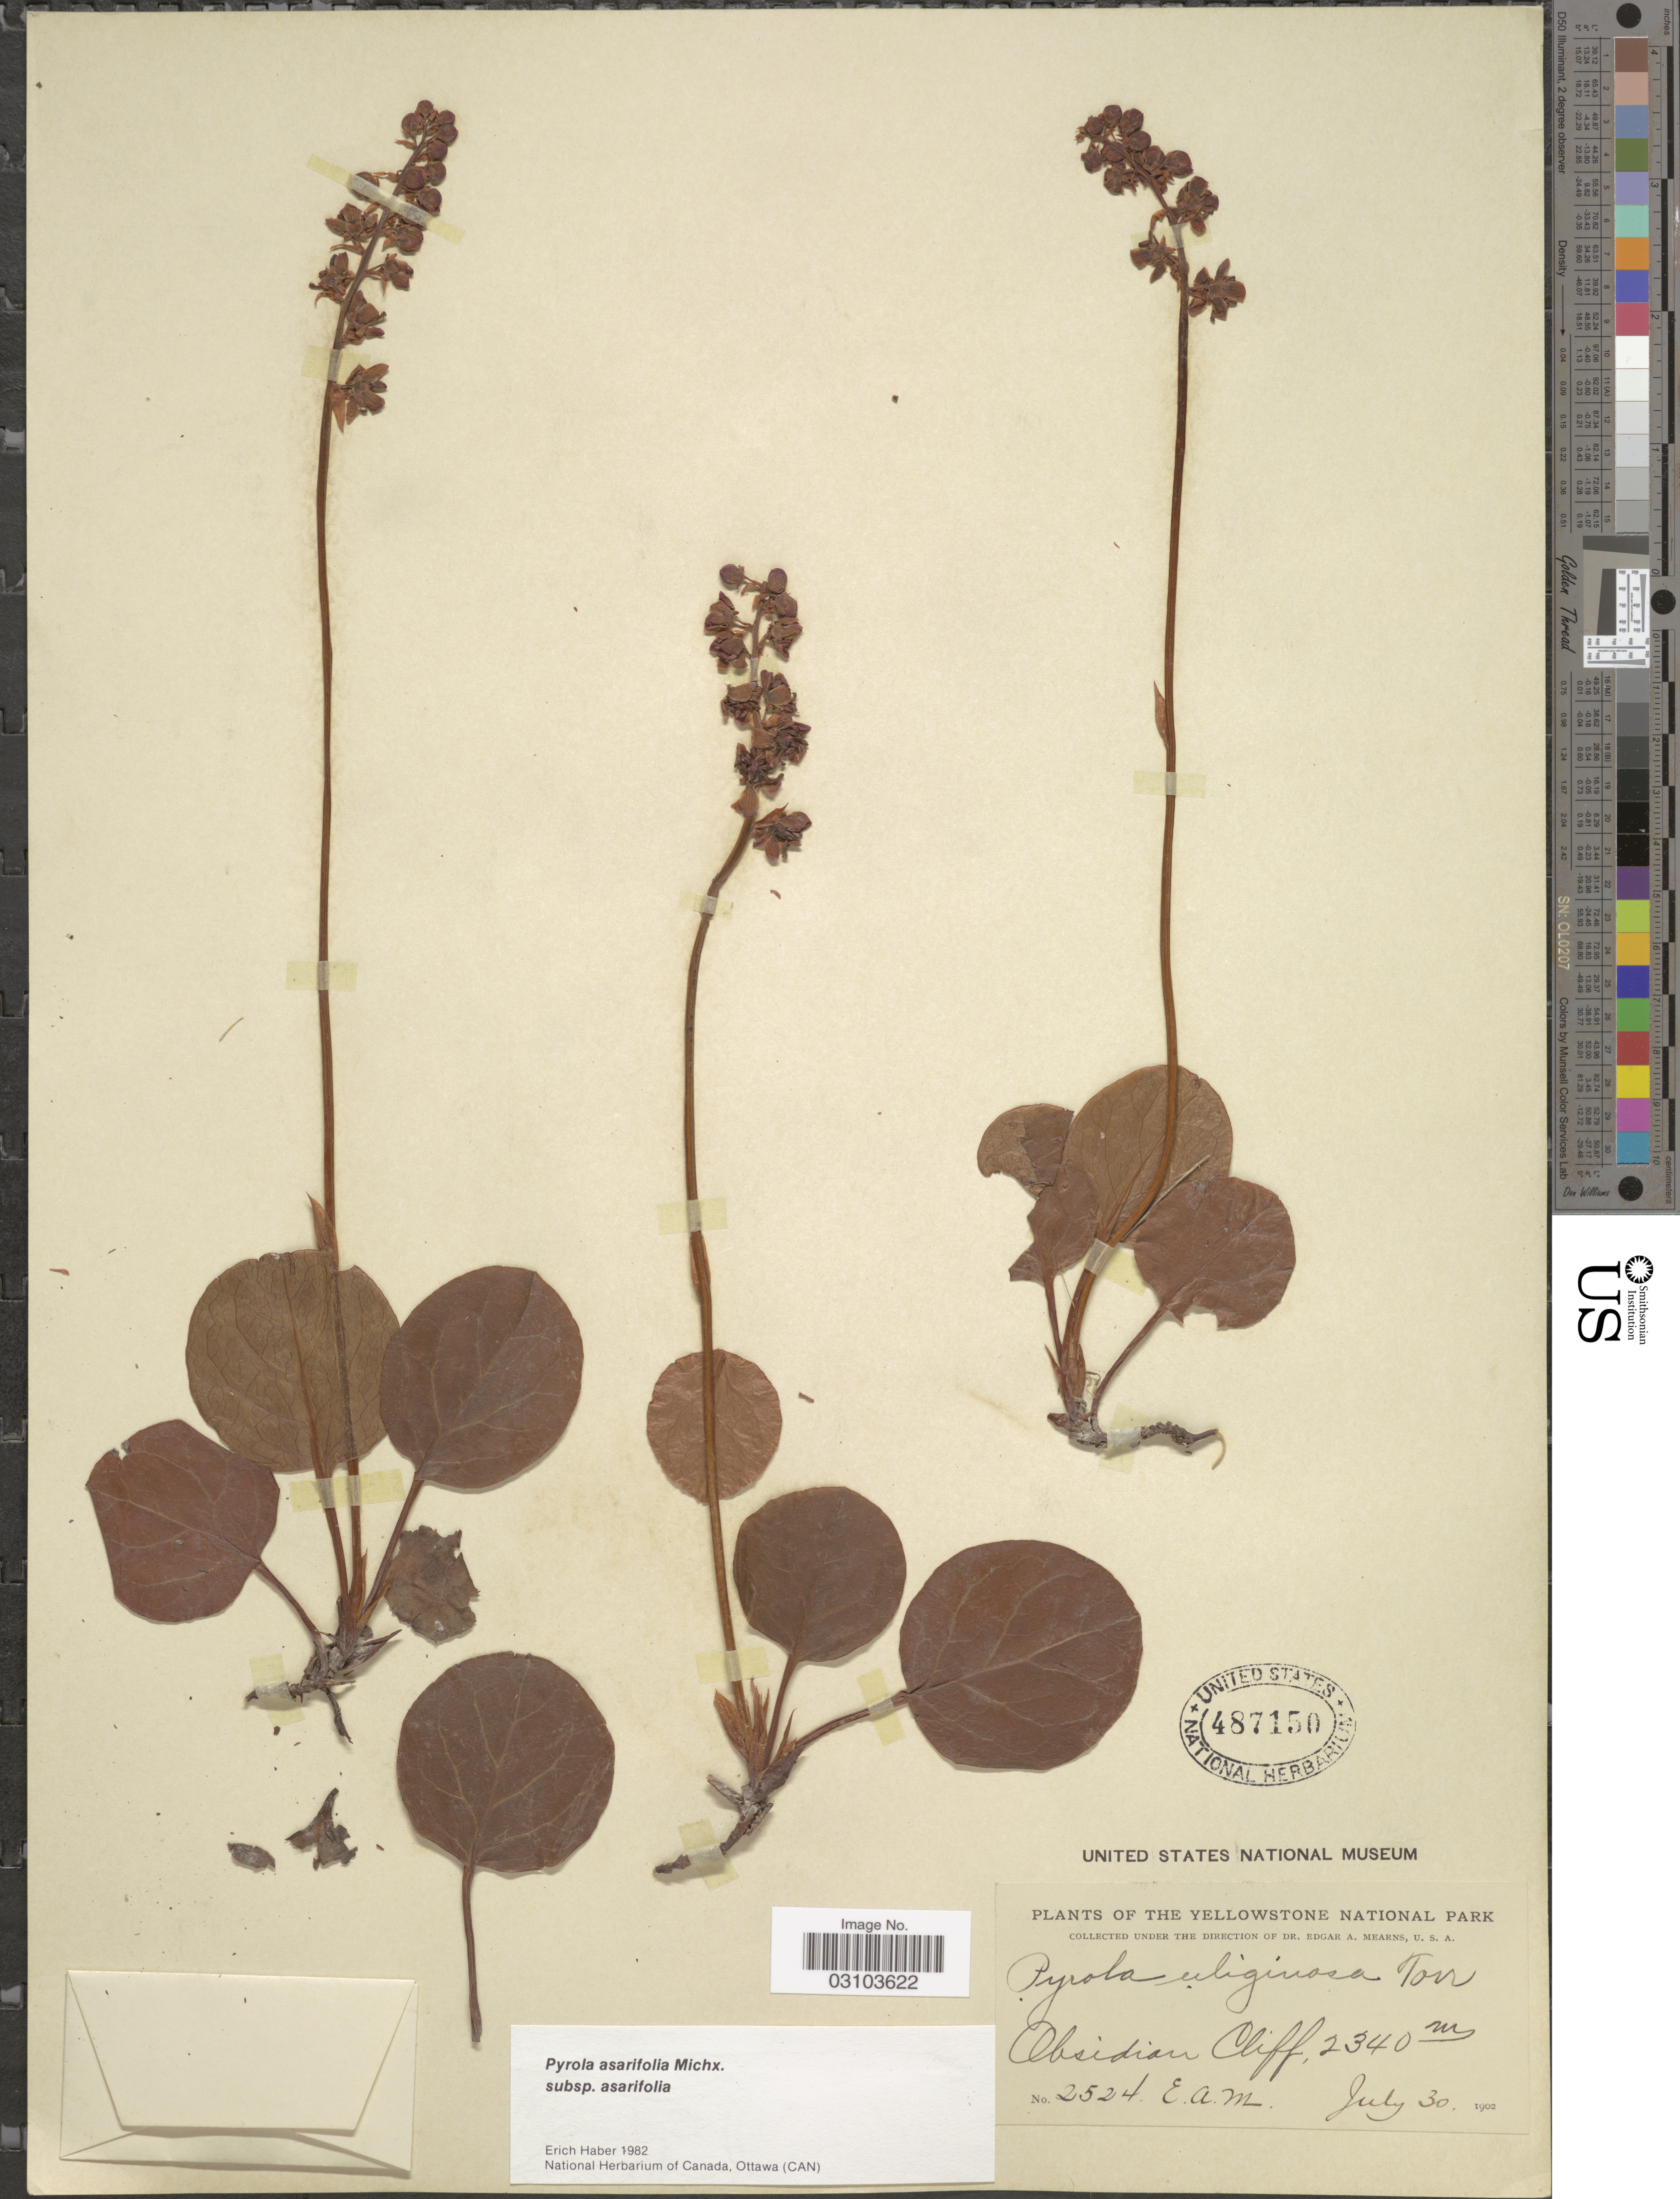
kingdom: Plantae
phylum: Tracheophyta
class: Magnoliopsida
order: Ericales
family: Ericaceae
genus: Pyrola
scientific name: Pyrola asarifolia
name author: Michx.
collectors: E. A. Mearns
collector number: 2524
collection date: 1902-07-30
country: United States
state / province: Wyoming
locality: The Yellowstone National Park, Obsidian Cliff.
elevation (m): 2340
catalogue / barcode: US 487150